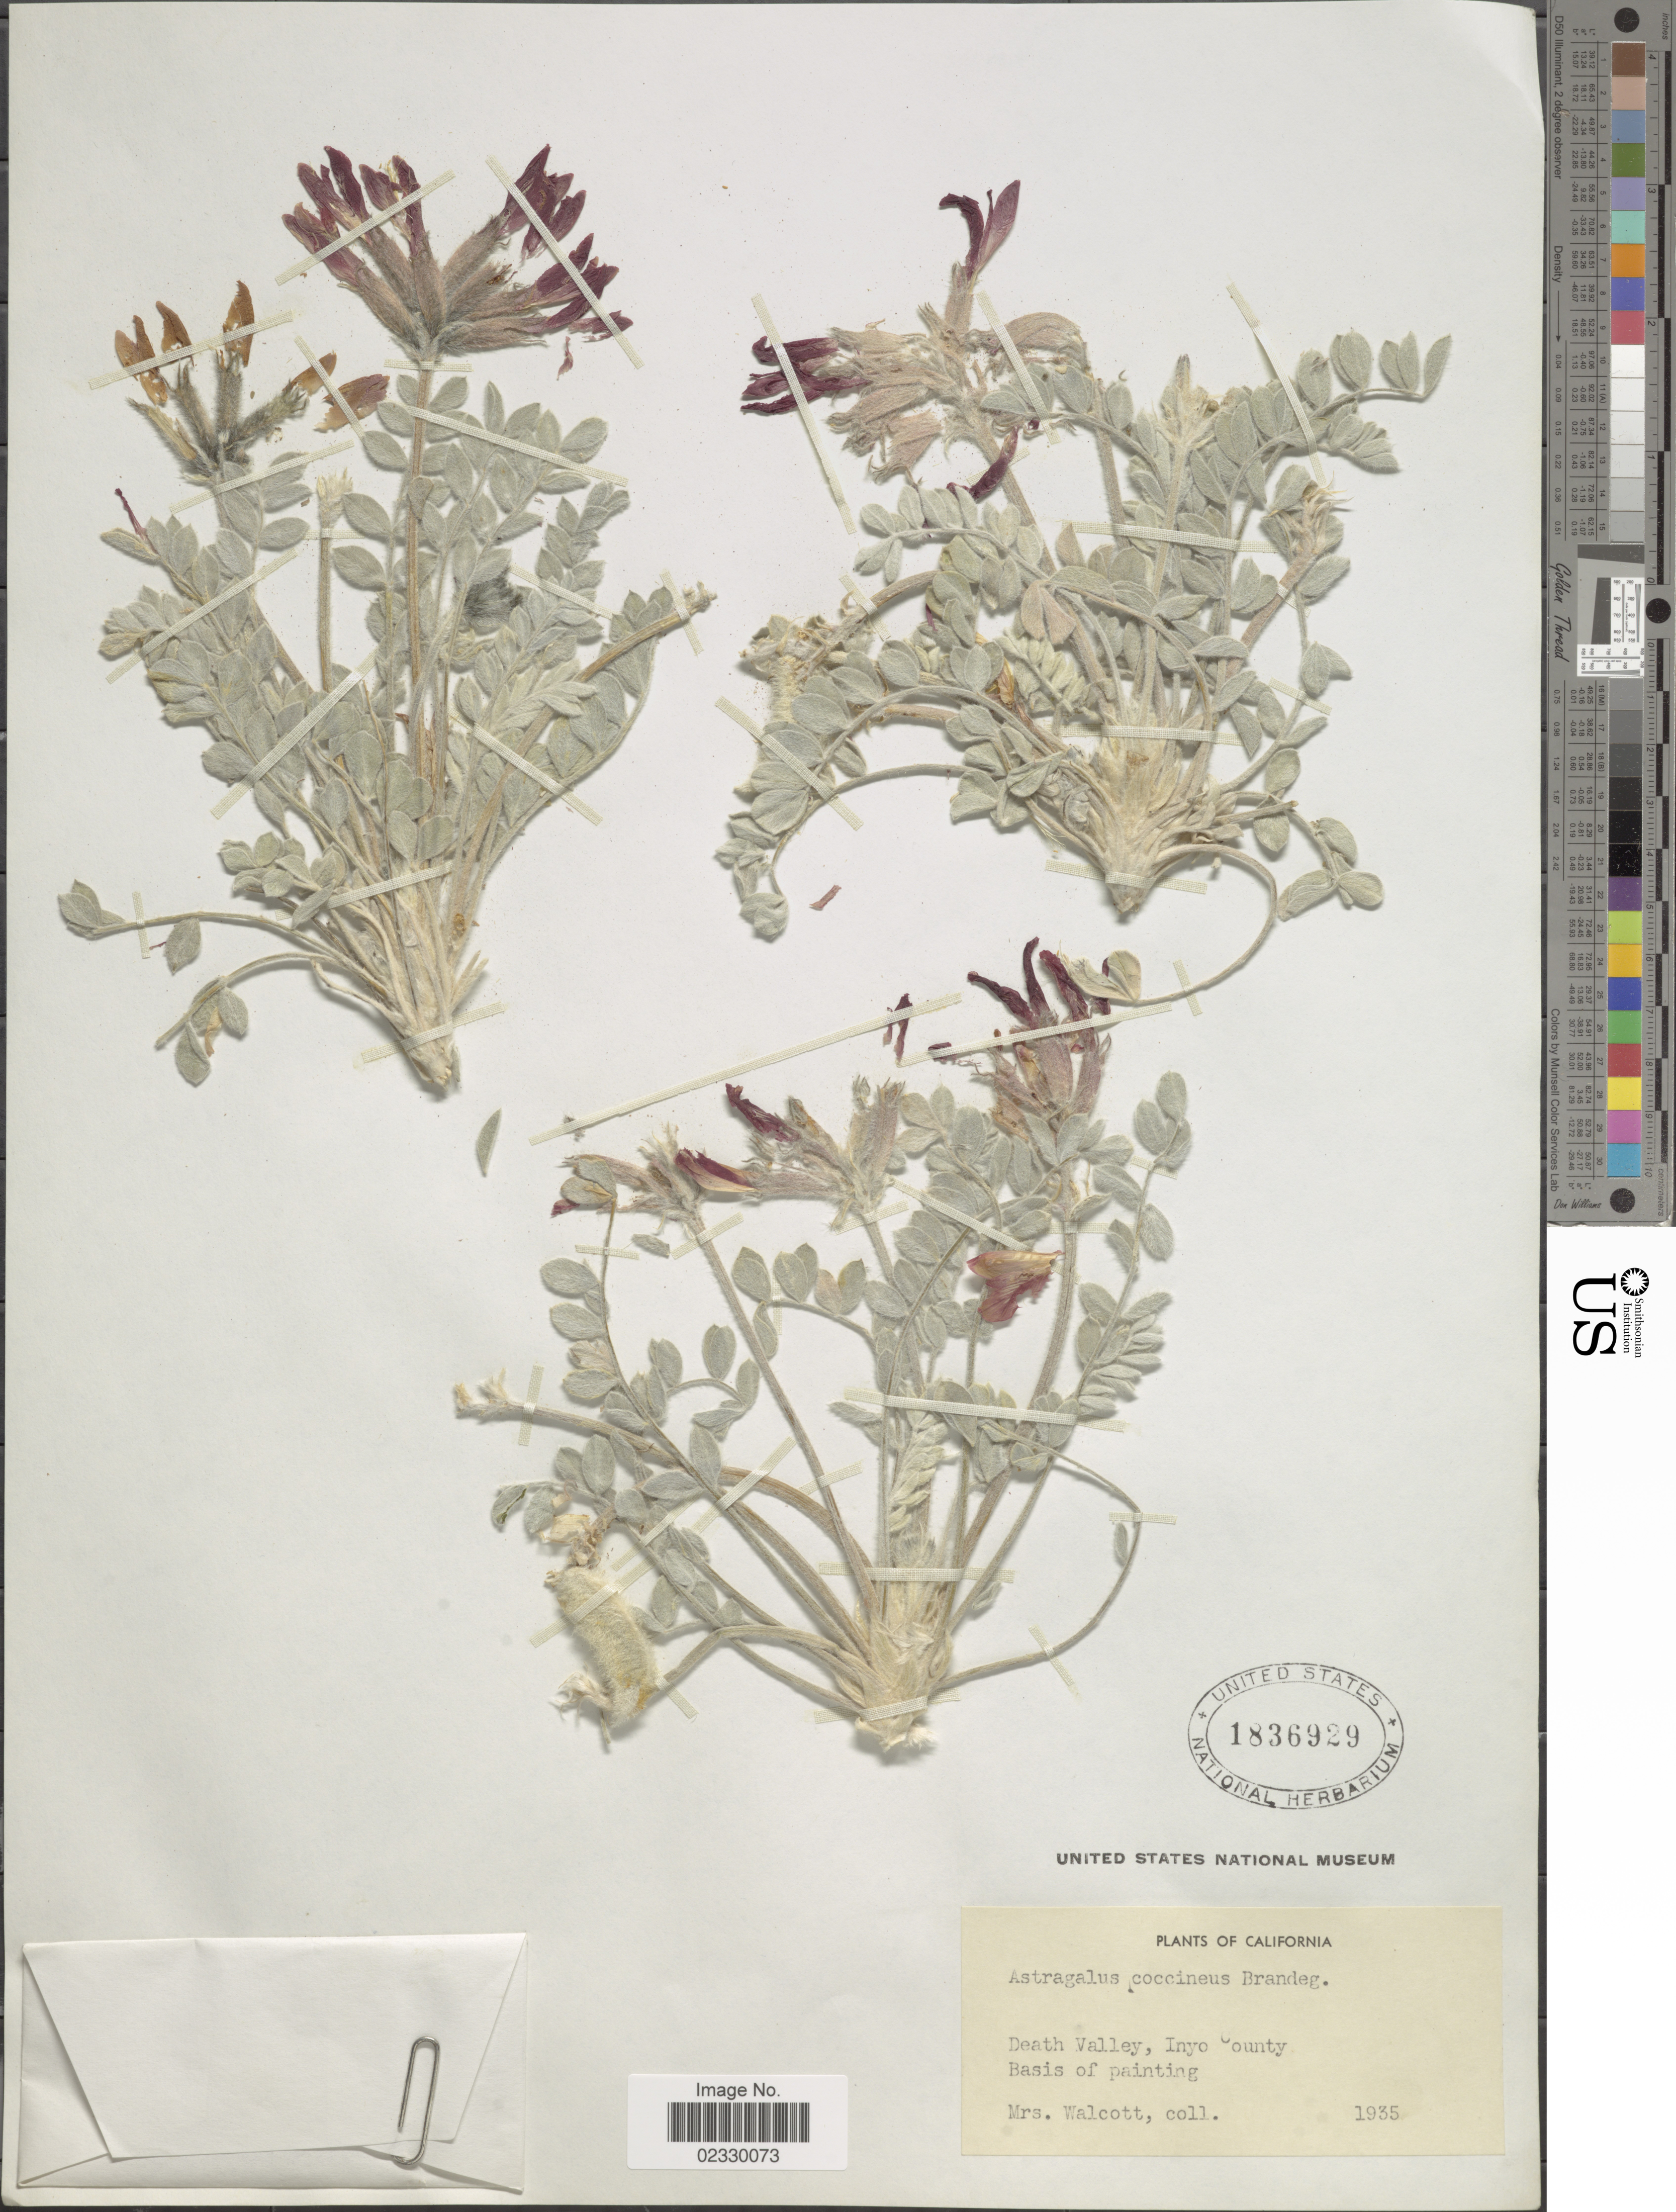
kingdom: Plantae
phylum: Tracheophyta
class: Magnoliopsida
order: Fabales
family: Fabaceae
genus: Astragalus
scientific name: Astragalus coccineus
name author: (Parry) Brandegee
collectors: Walcott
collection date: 1935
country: United States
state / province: California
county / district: Inyo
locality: Death Valley, Inyo County, Basis of painting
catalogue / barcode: US 1836929